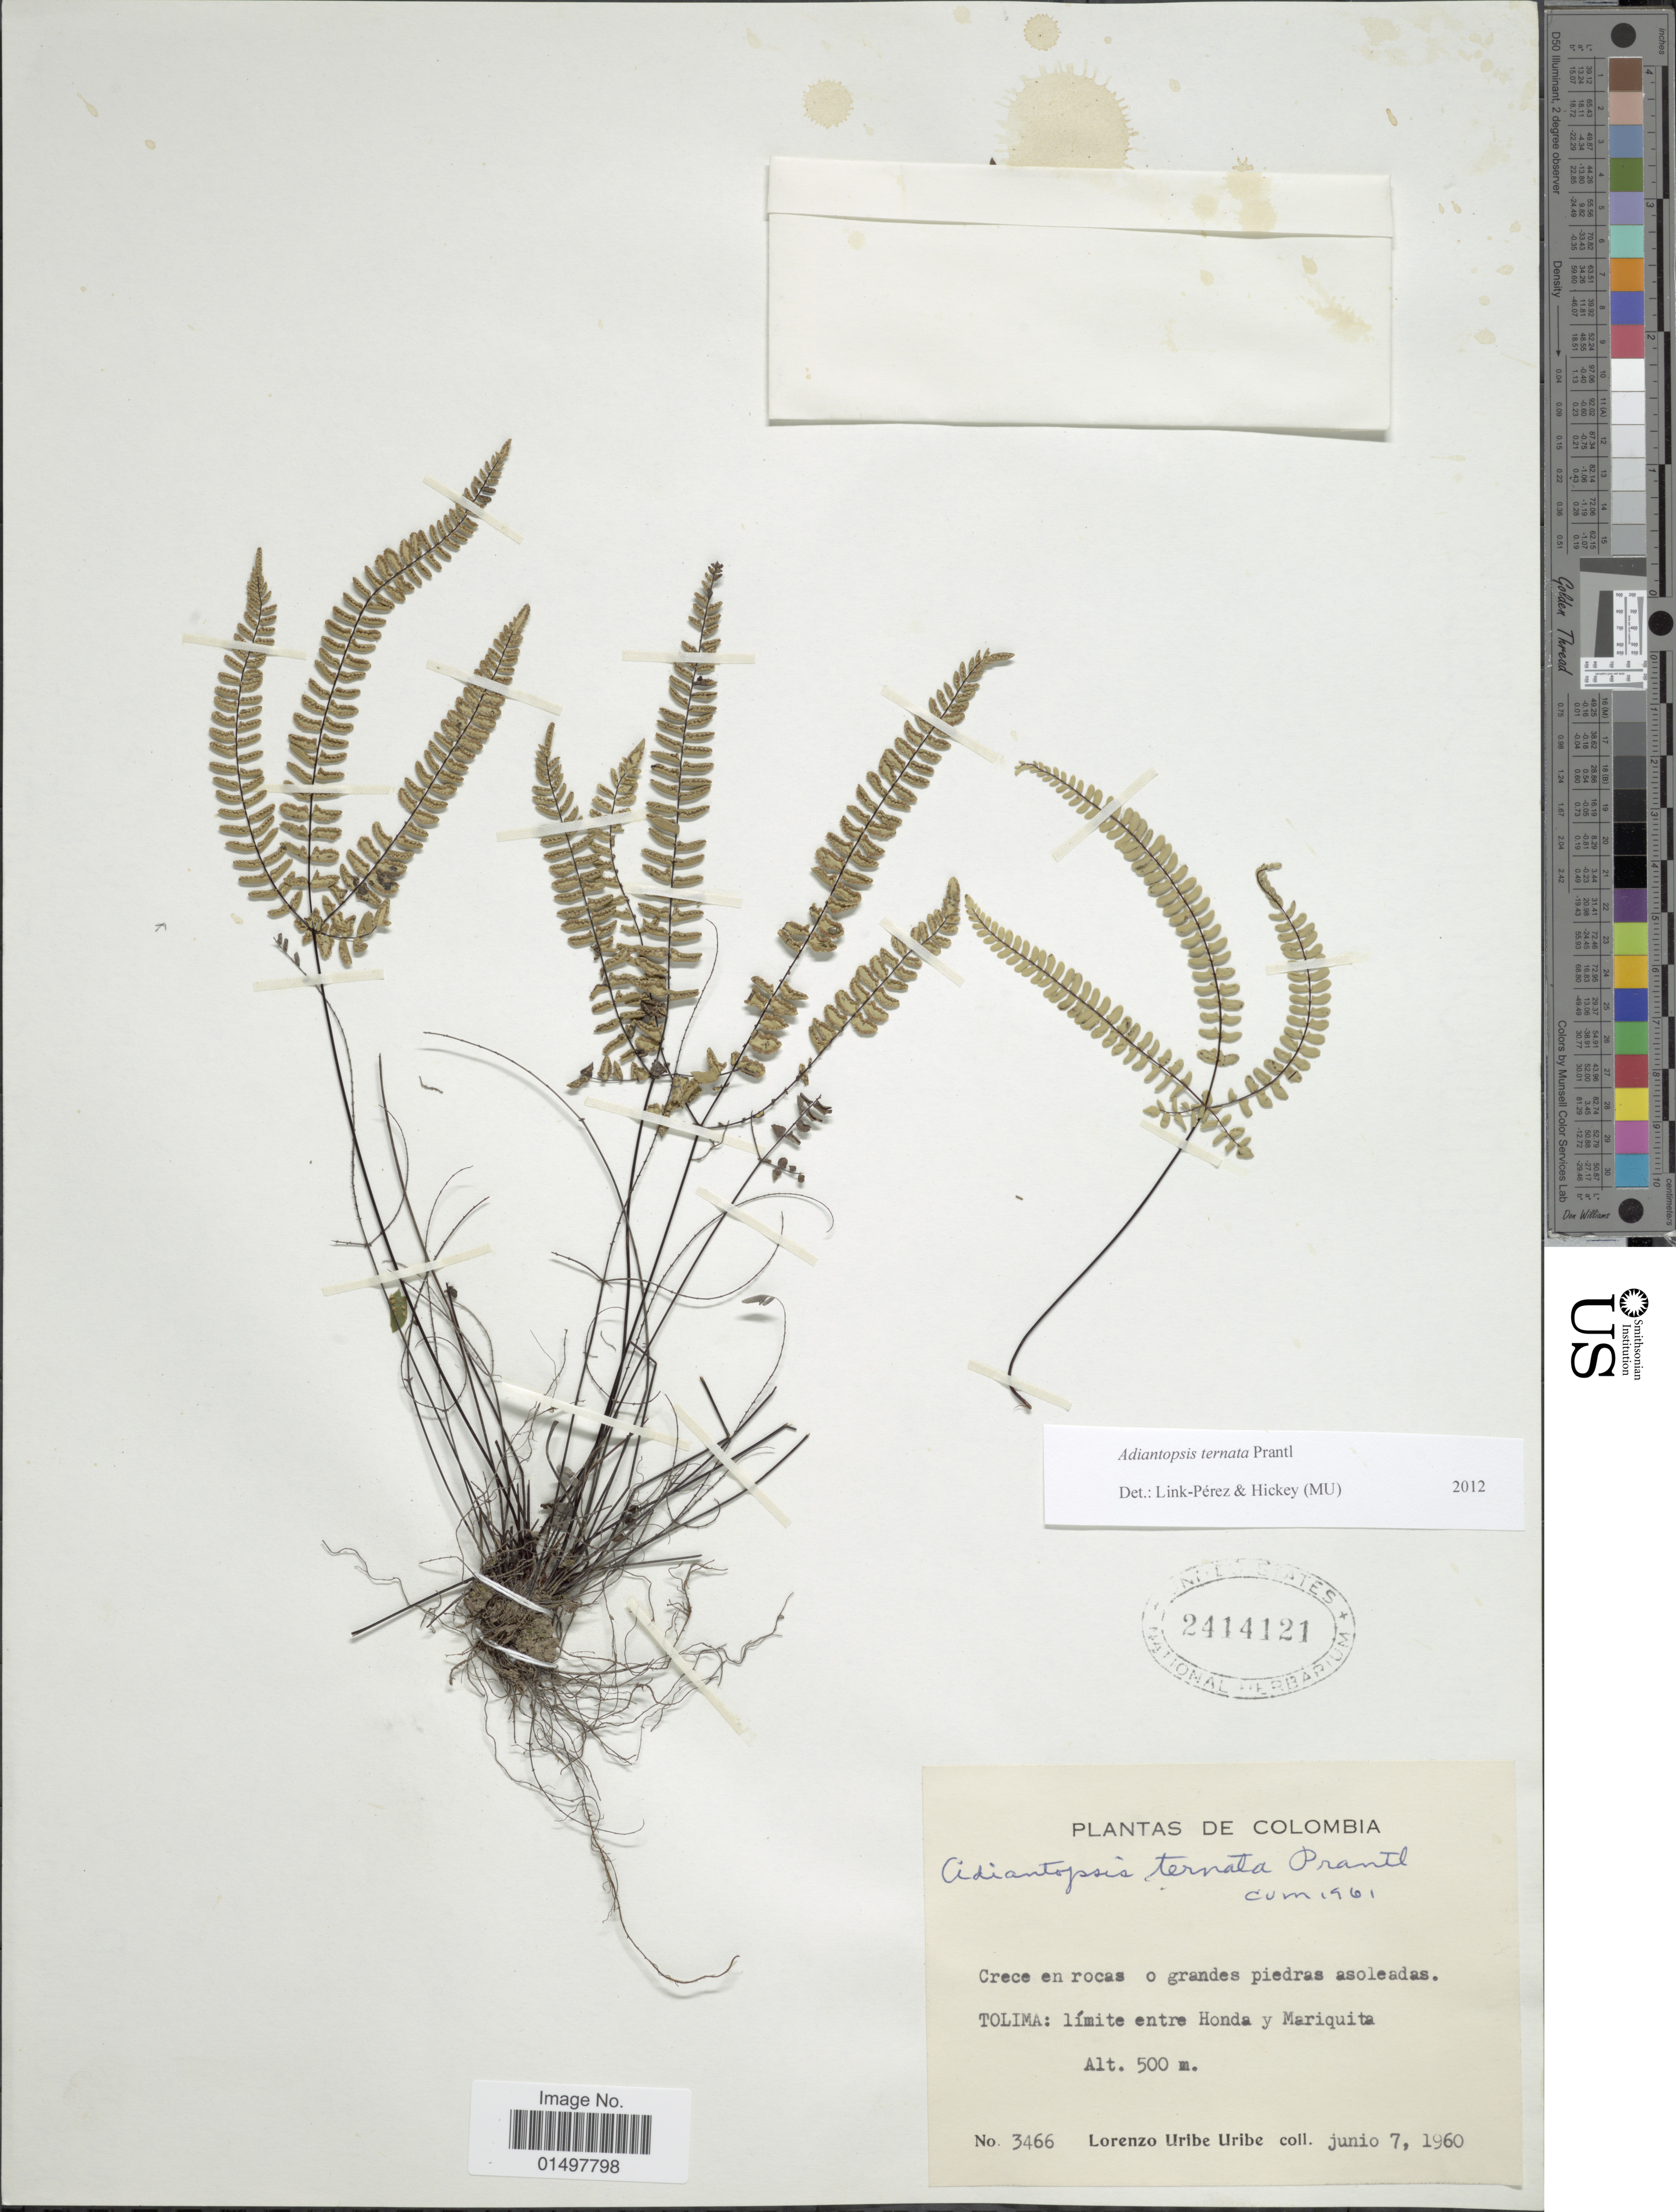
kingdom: Plantae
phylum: Tracheophyta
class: Polypodiopsida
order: Polypodiales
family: Pteridaceae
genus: Adiantopsis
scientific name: Adiantopsis ternata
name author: Prantl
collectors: L. Uribe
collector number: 3466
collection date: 1960-06-07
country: Colombia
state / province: Tolima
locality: Limite entre Honda y Mariquita.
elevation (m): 500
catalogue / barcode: US 2414121